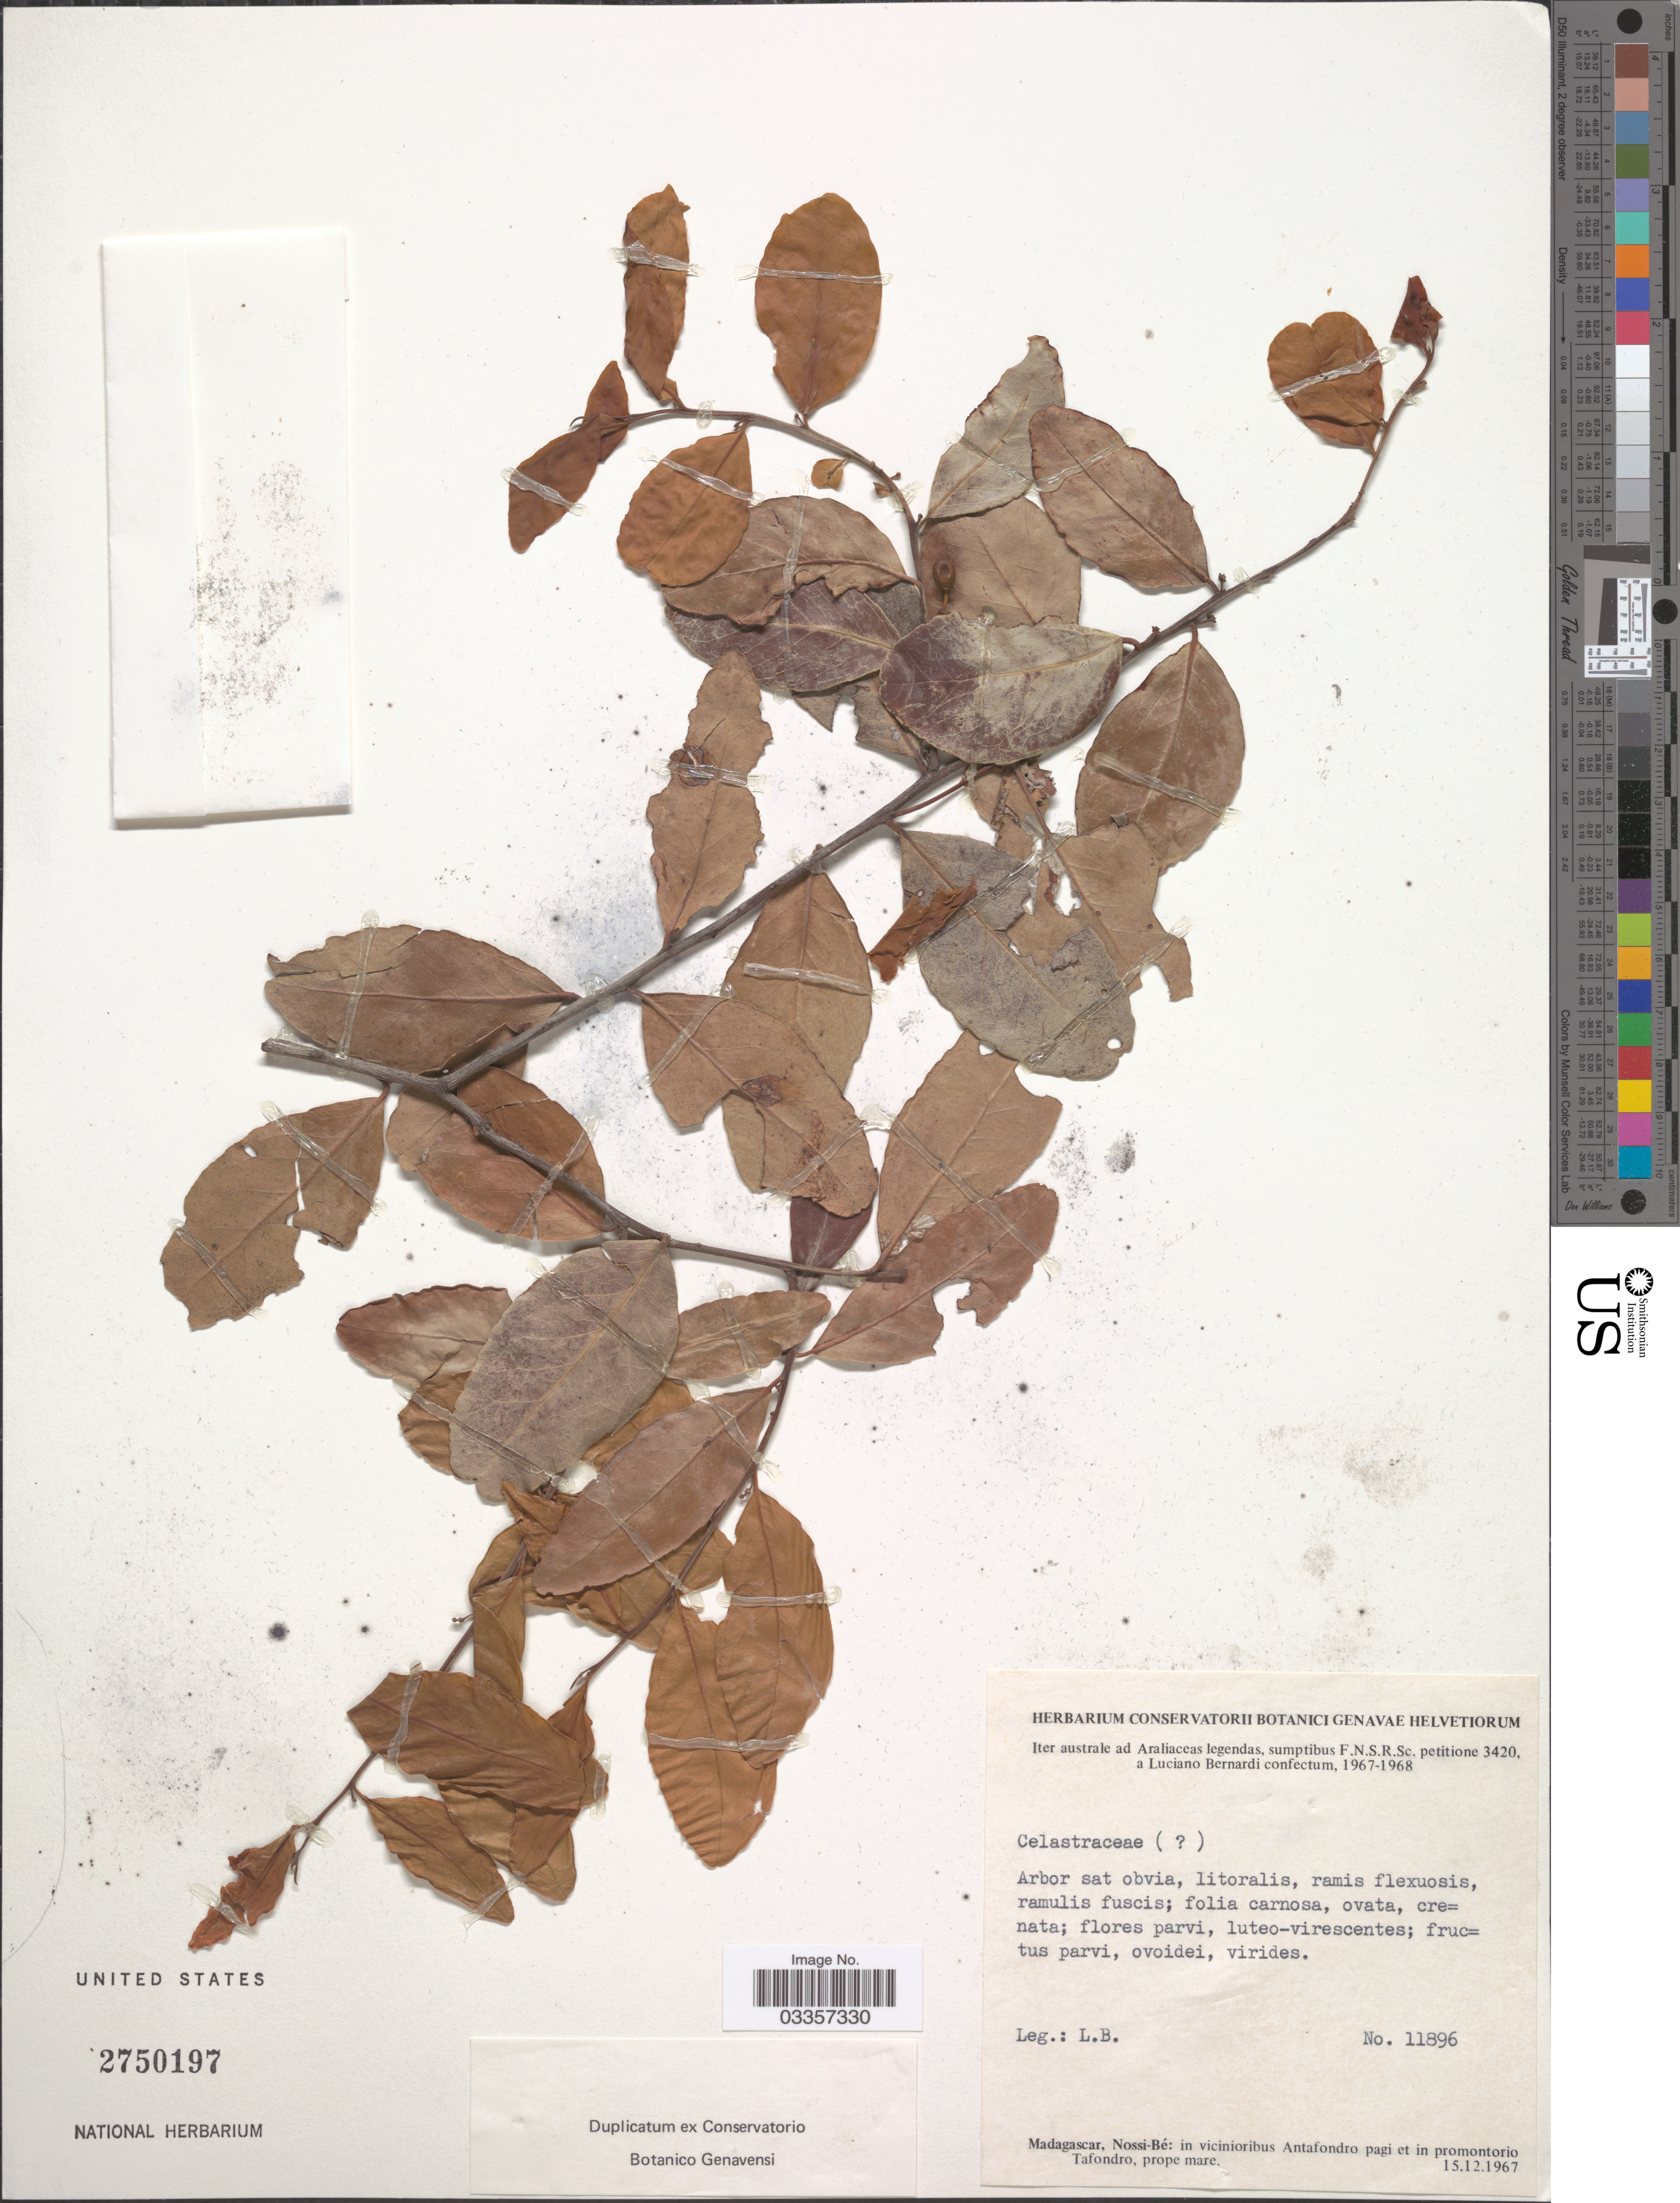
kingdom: Plantae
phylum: Tracheophyta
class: Magnoliopsida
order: Celastrales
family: Celastraceae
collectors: L. Bernardi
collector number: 11896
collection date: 1967-12-15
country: Madagascar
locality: Nossi-Bé: in vicinioribus Antafondro pagi et in promontorio Tafondro.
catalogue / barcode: US 2750197